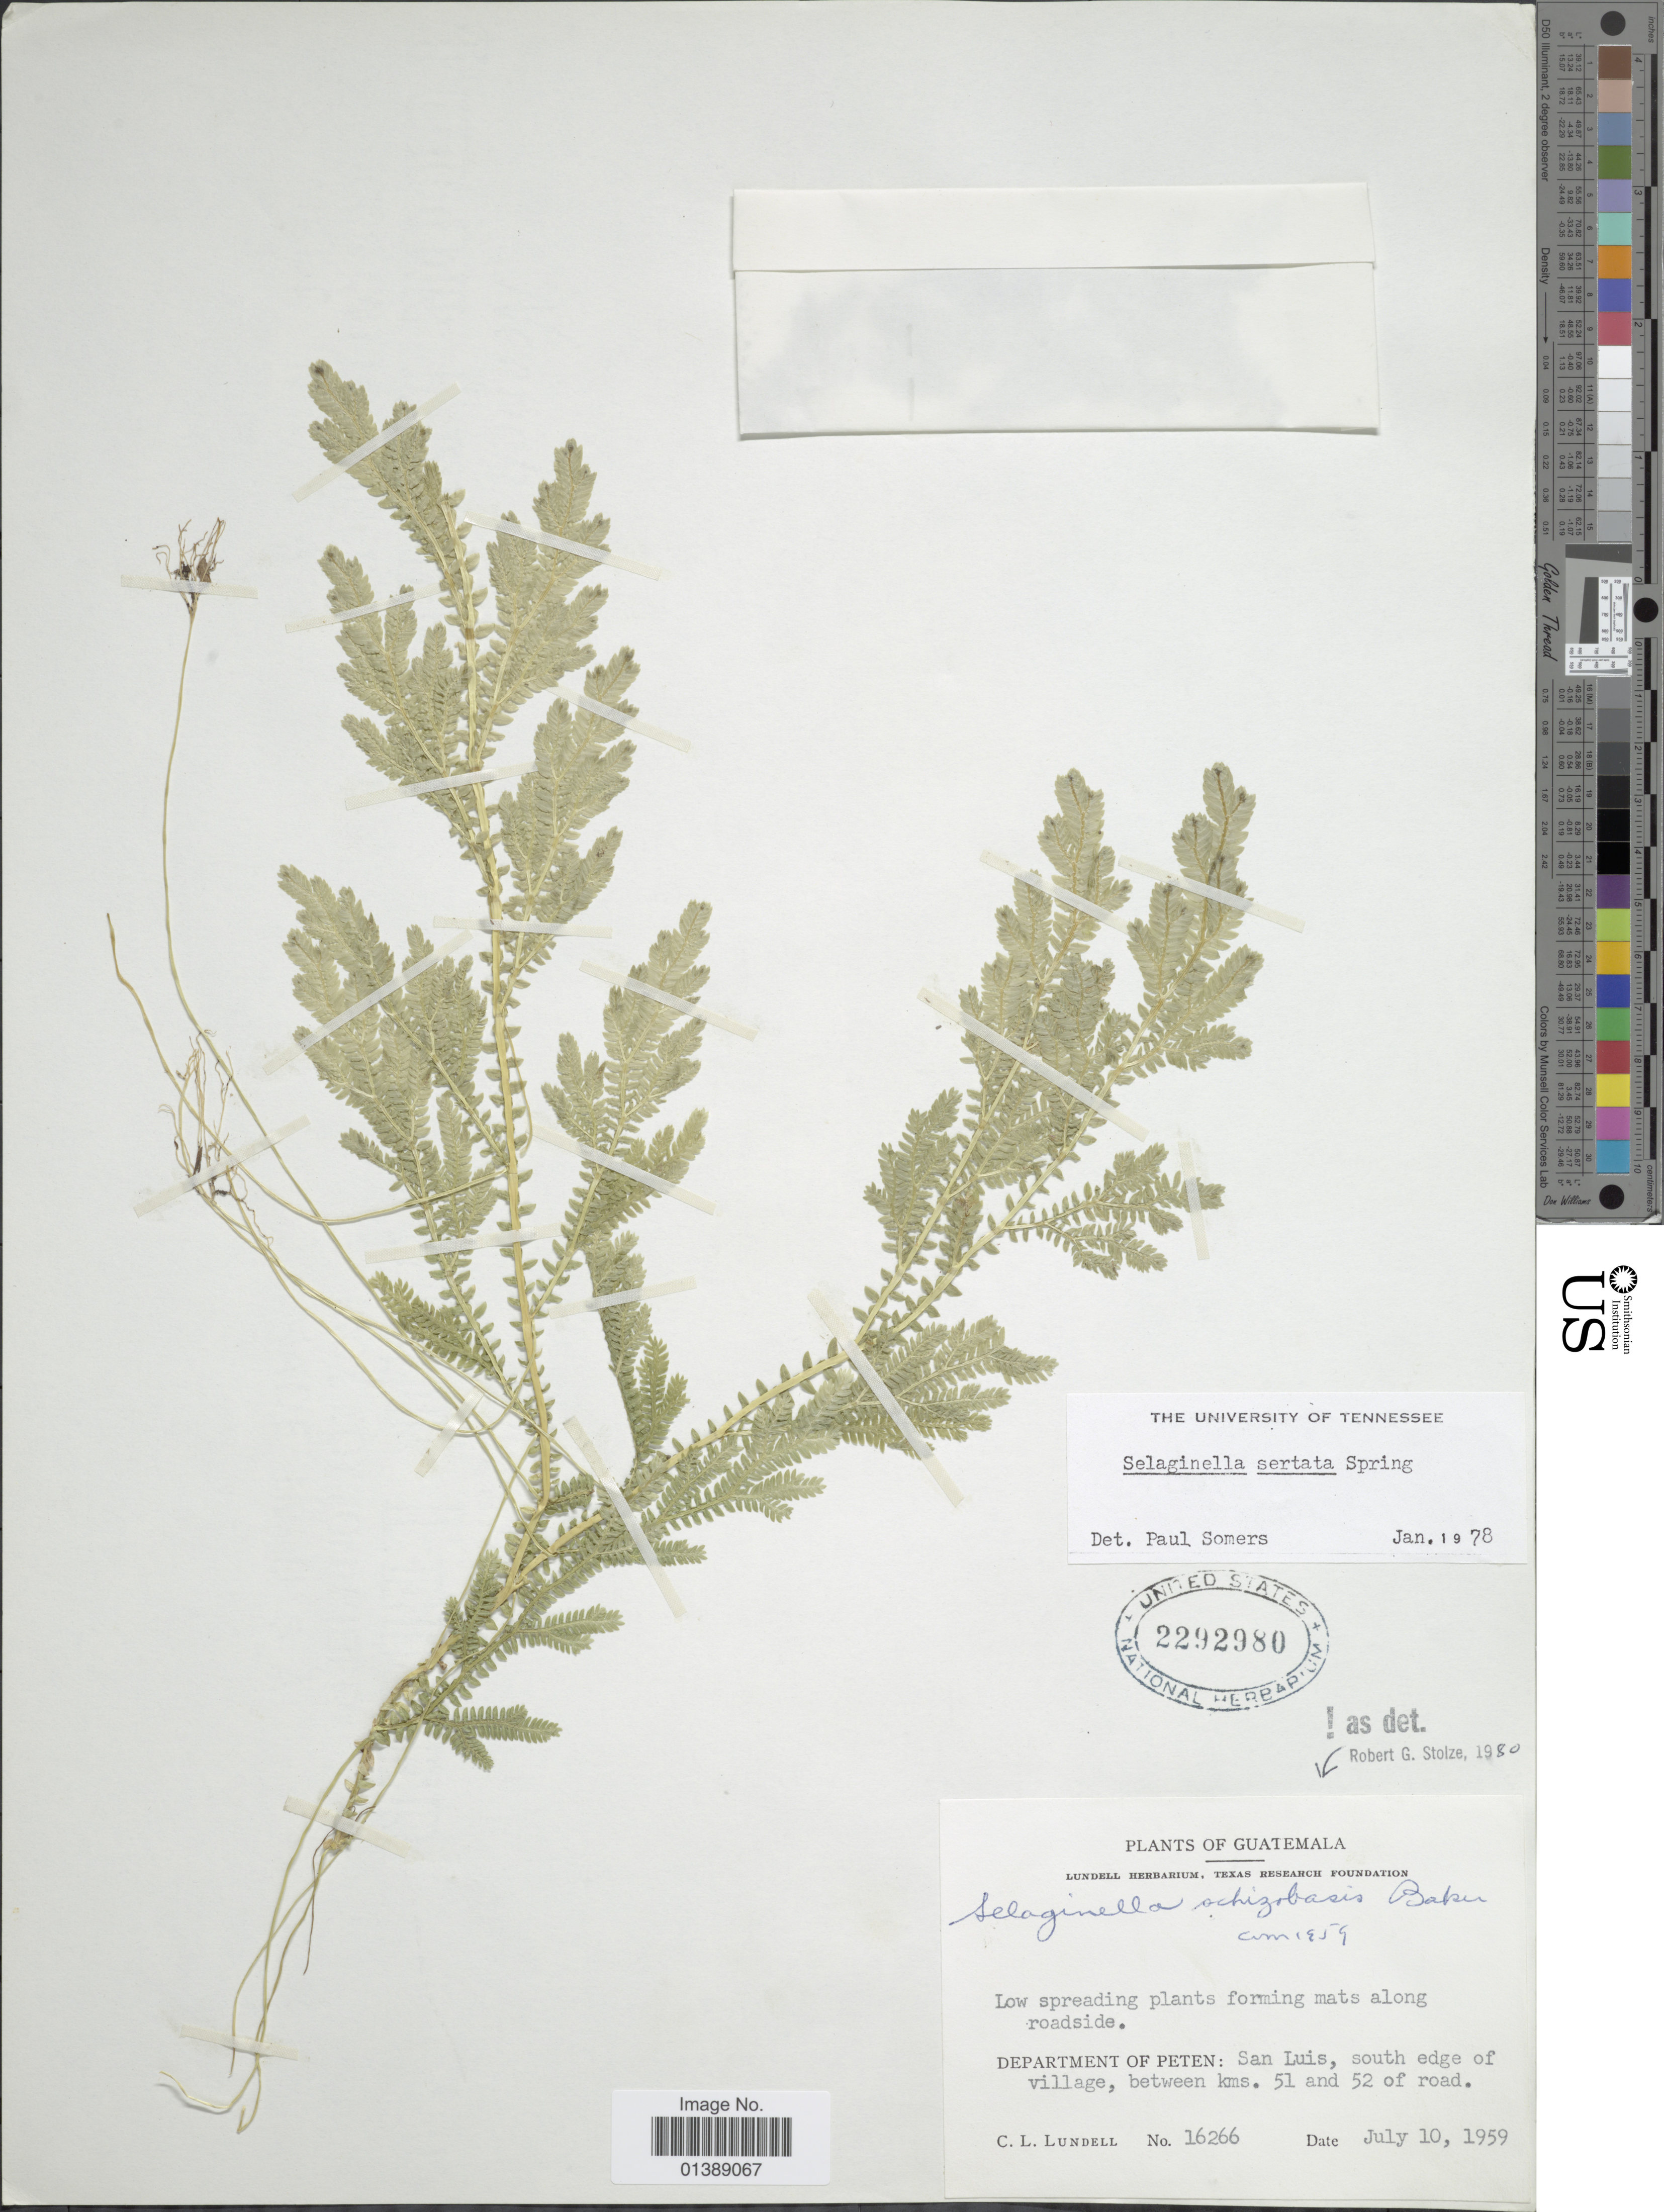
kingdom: Plantae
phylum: Tracheophyta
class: Lycopodiopsida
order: Selaginellales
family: Selaginellaceae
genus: Selaginella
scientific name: Selaginella schizobasis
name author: Baker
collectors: C. L. Lundell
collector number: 16266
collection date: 1959-07-10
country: Guatemala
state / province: El Petén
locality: San Luis, south edge of village, between kms. 51 and 52 of road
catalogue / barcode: US 2292980